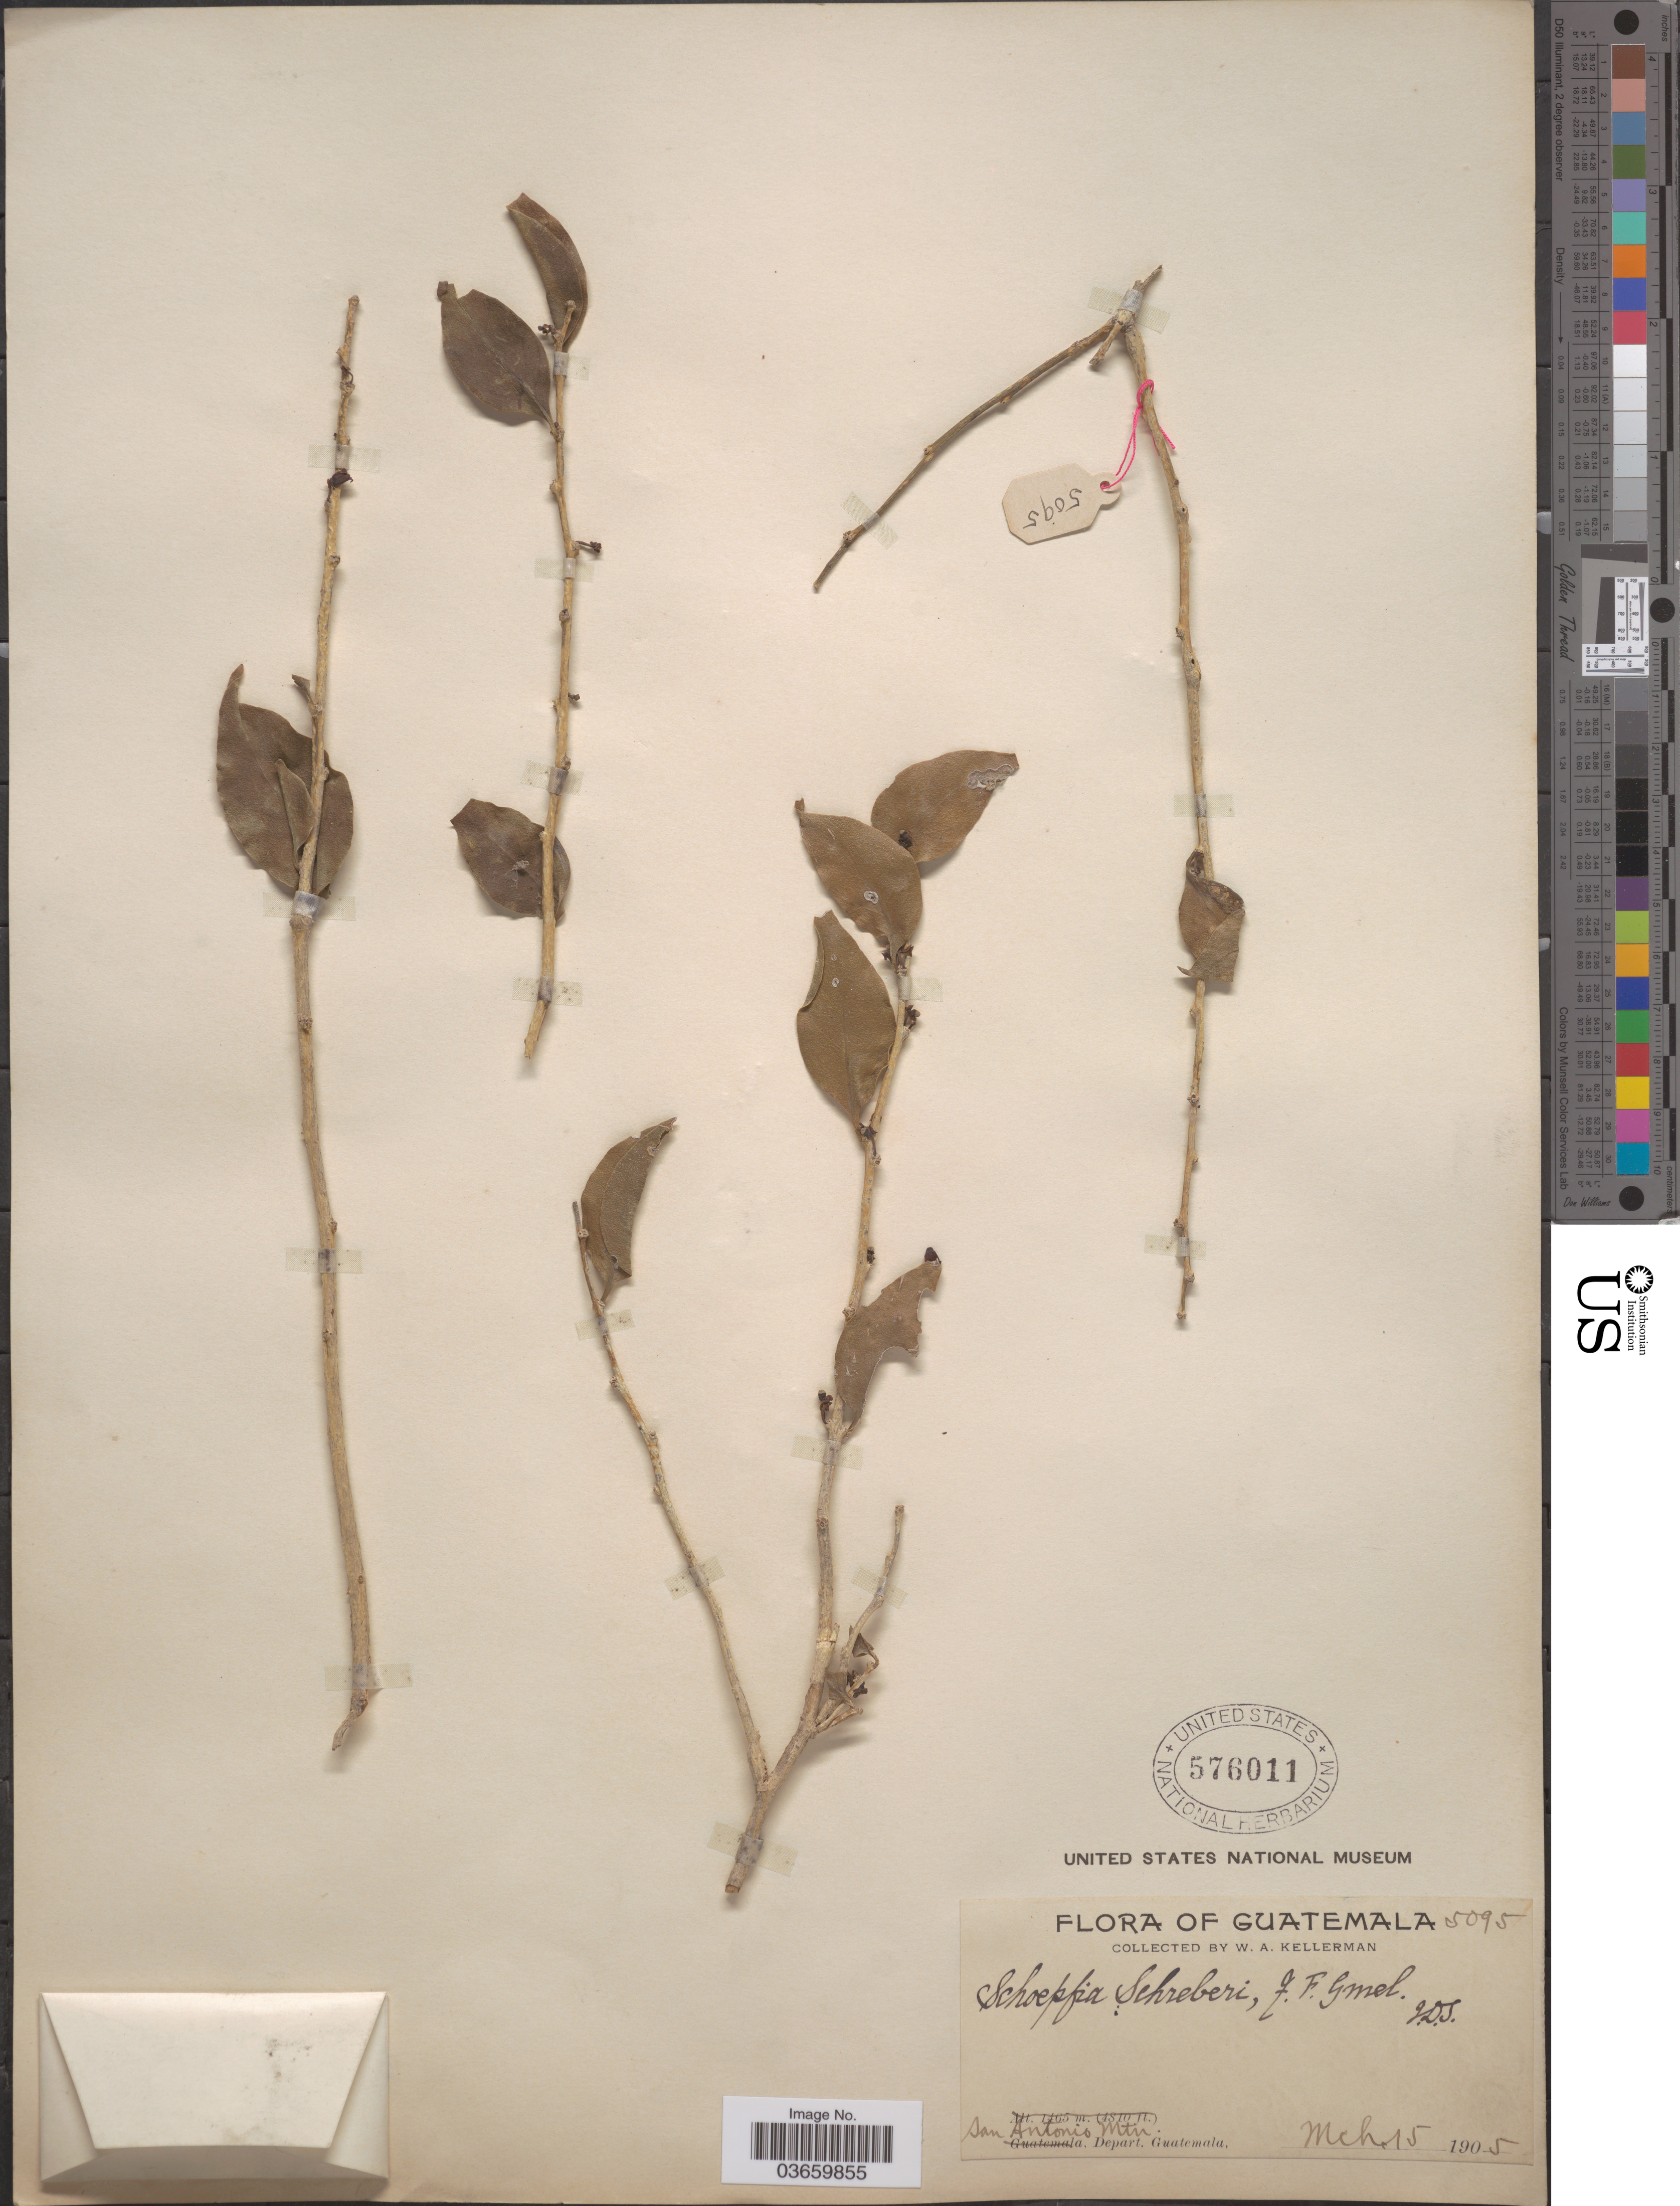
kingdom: Plantae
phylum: Tracheophyta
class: Magnoliopsida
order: Santalales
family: Schoepfiaceae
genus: Schoepfia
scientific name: Schoepfia schreberi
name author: J.F. Gmel.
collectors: W. Kellerman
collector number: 5095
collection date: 1905-03-15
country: Guatemala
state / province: Guatemala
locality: San Antonio Mtn. Depart. Guatemala.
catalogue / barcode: US 576011